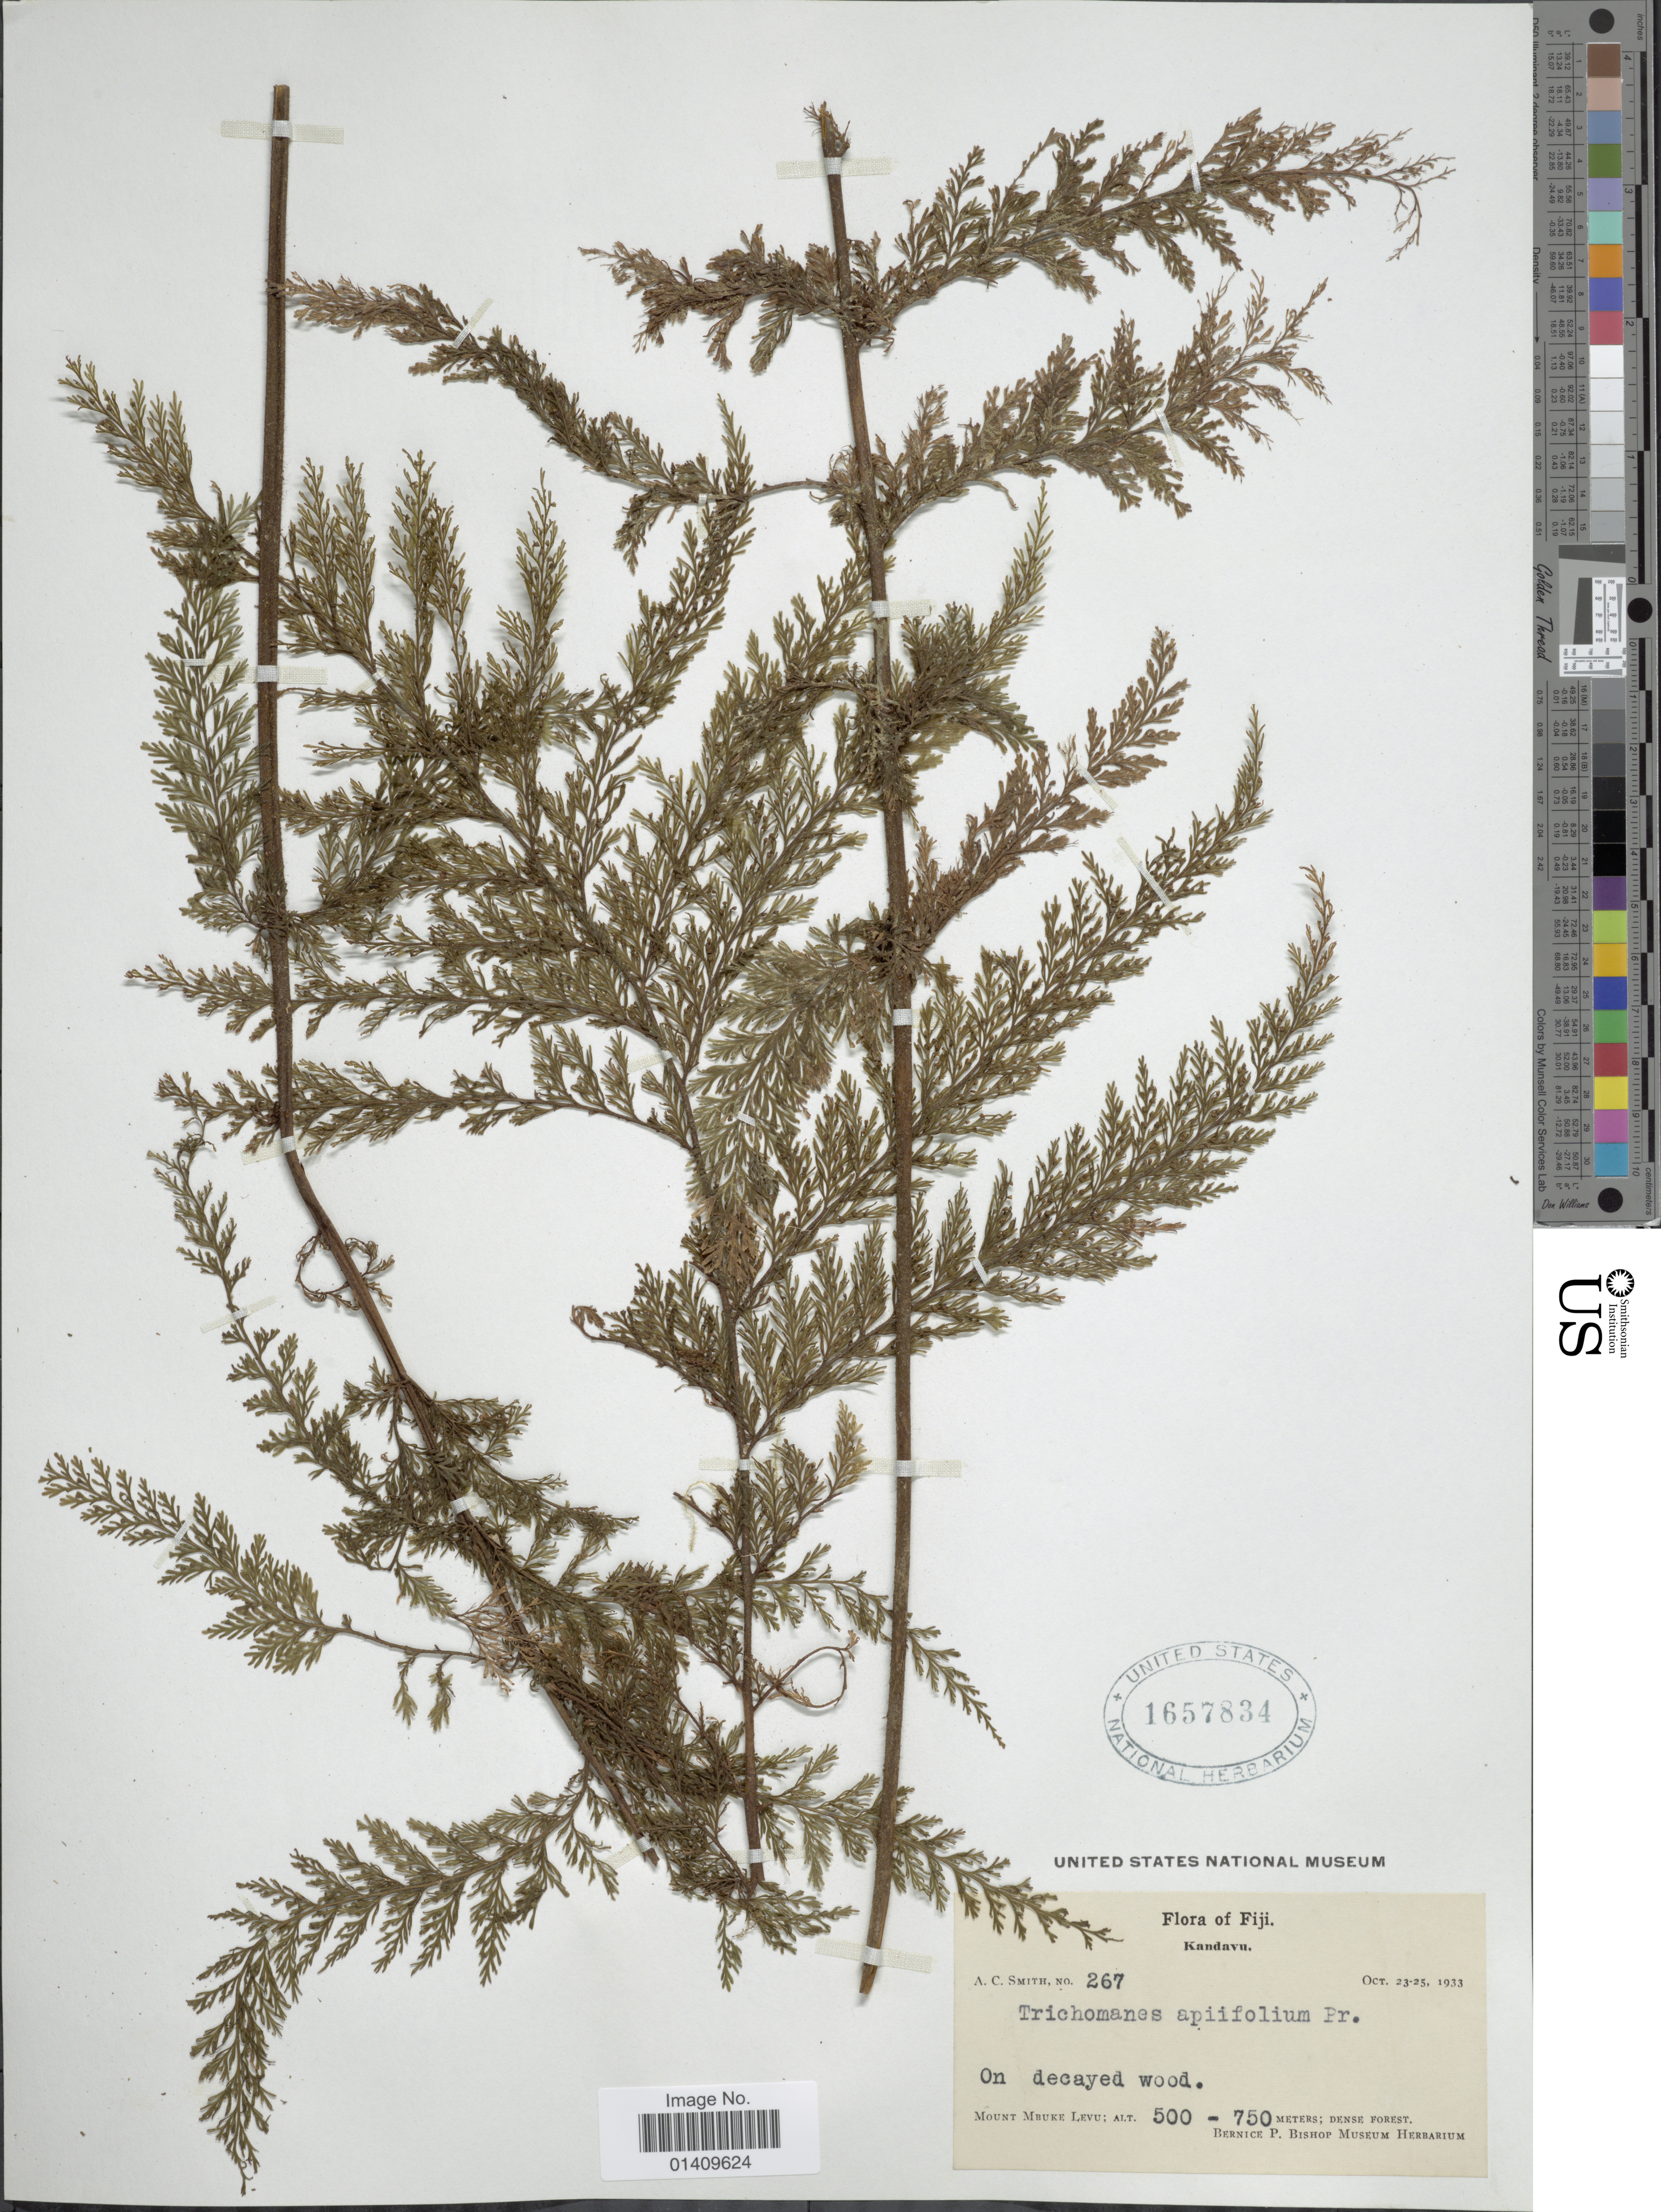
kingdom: Plantae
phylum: Tracheophyta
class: Polypodiopsida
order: Hymenophyllales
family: Hymenophyllaceae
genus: Callistopteris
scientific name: Callistopteris apiifolia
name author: (C. Presl) Copel.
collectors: A. C. Smith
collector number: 267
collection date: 1933-10-23/1933-10-25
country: Fiji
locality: Kandavu Mount Mbuke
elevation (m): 500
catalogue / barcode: US 1647834